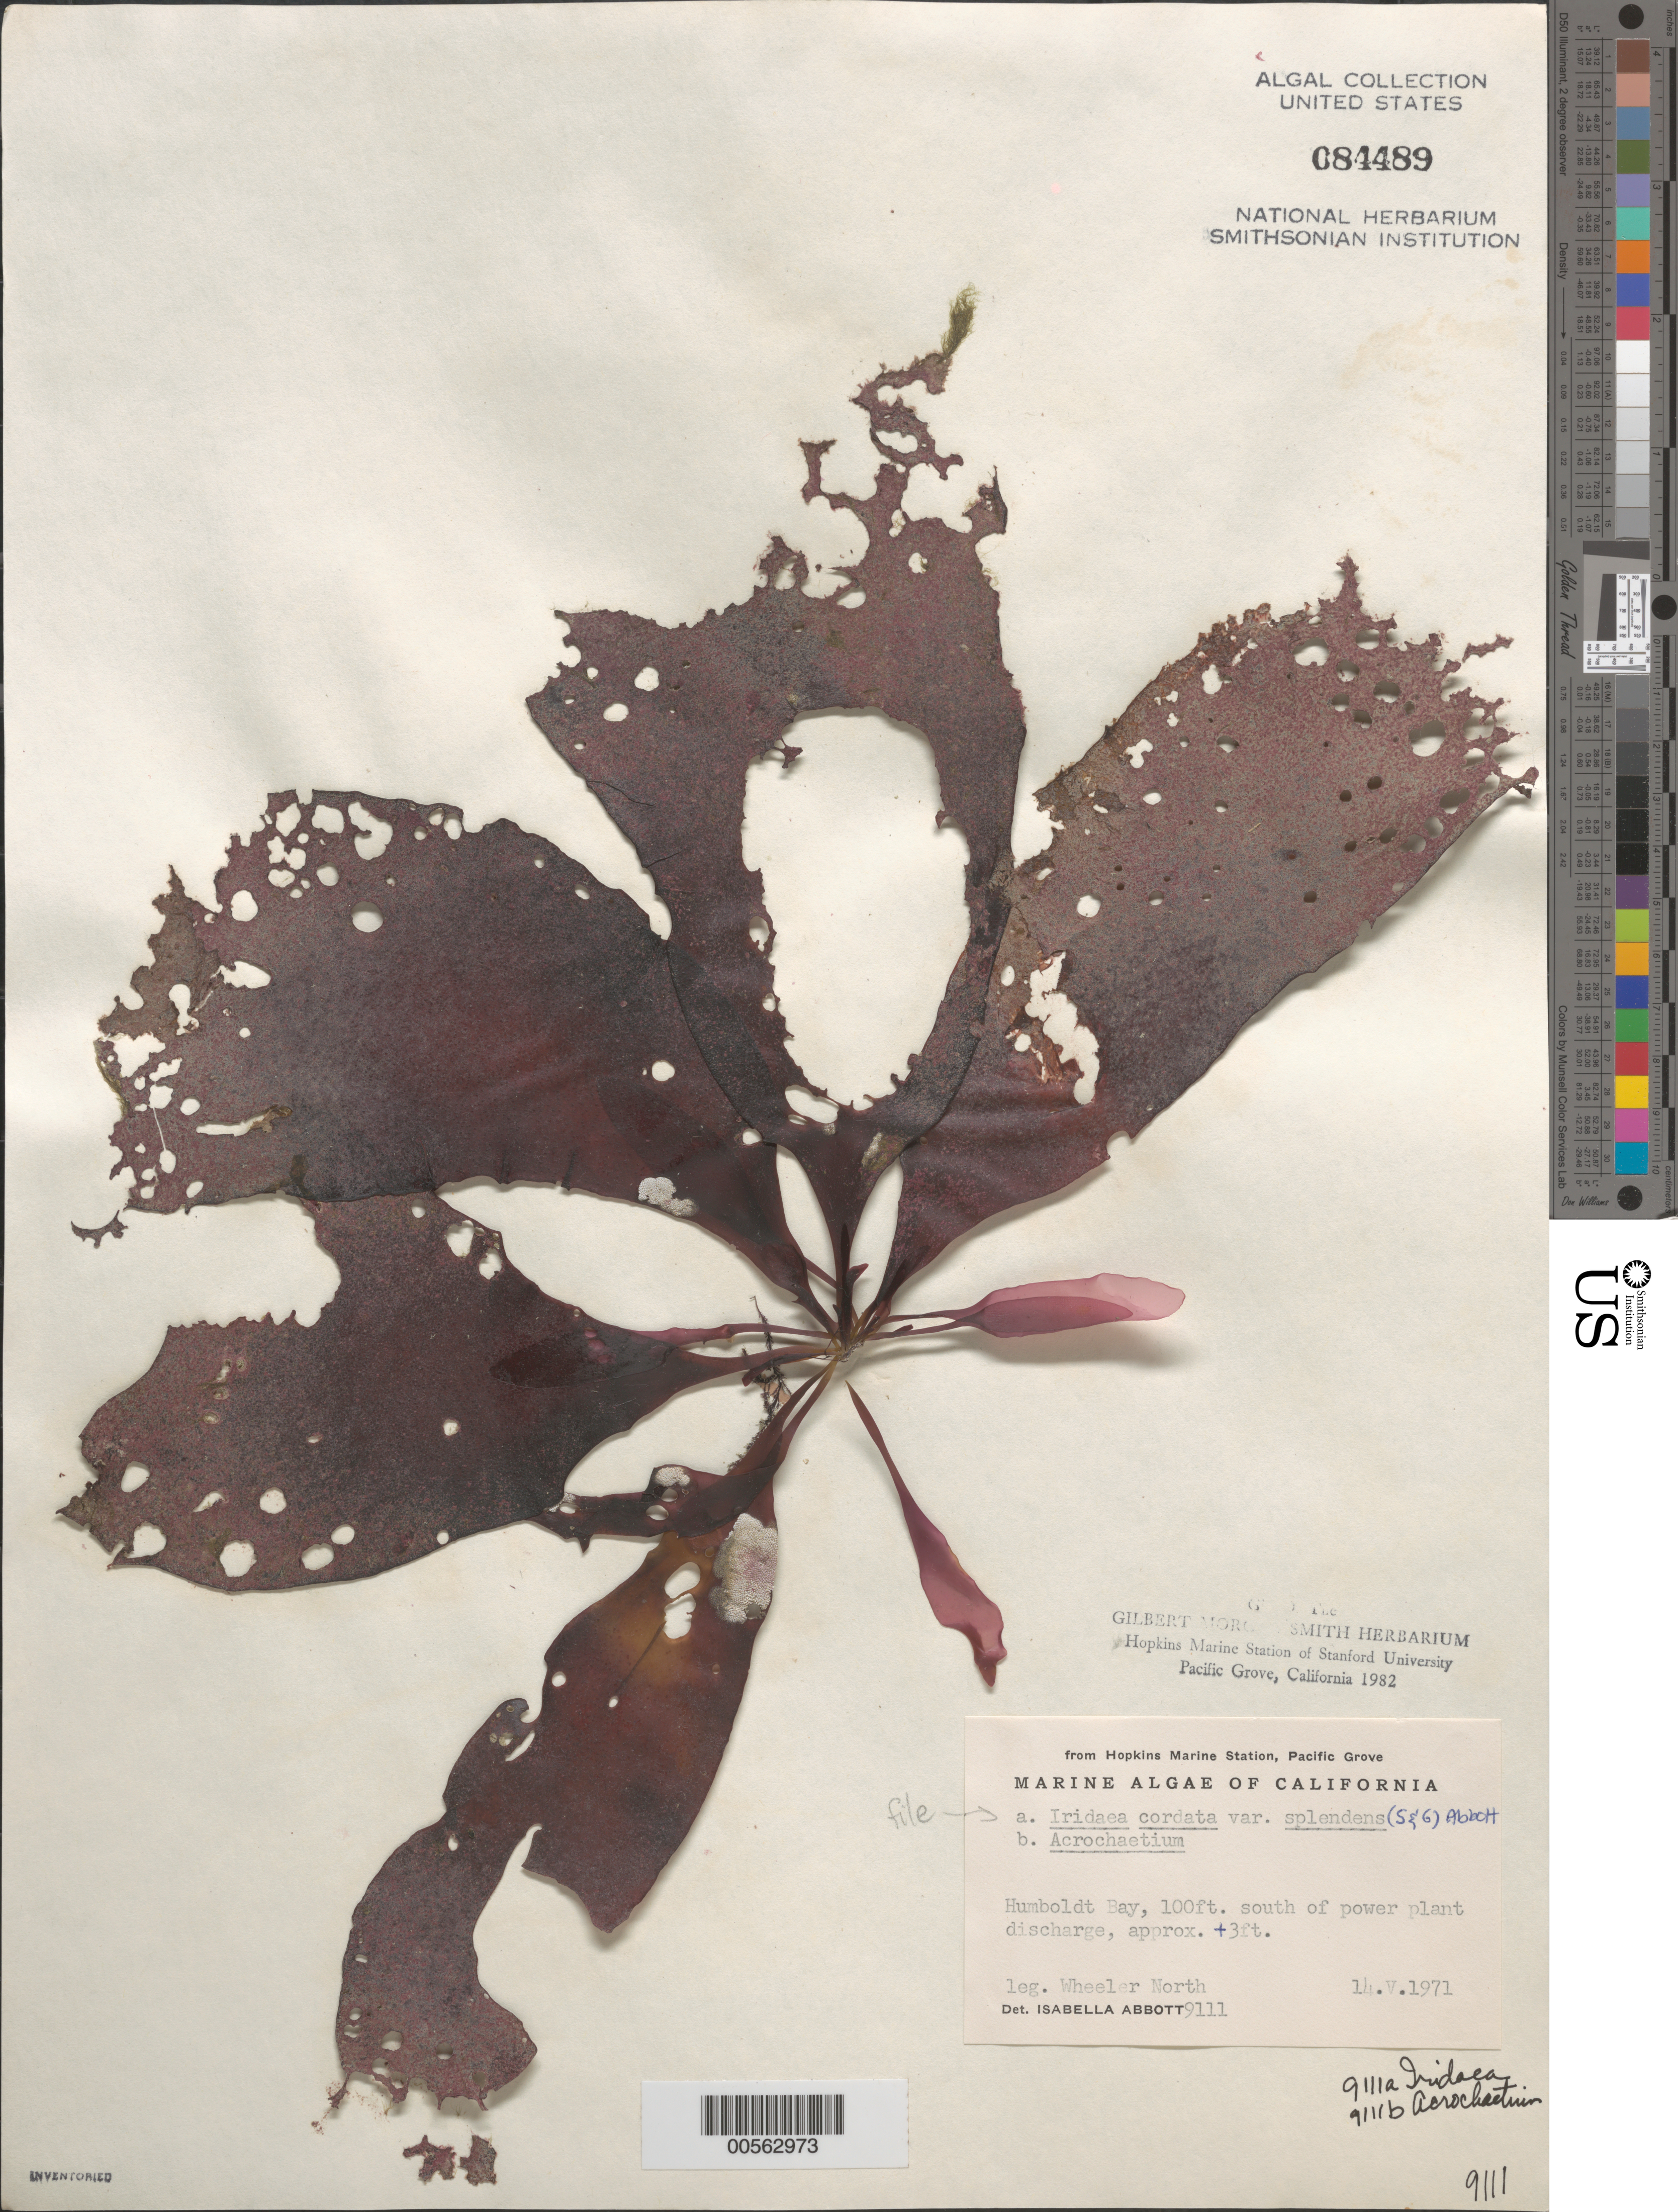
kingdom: Plantae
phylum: Rhodophyta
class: Florideophyceae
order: Gigartinales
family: Gigartinaceae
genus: Iridaea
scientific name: Iridaea cordata var. splendens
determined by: Abbott, Isabella A.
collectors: W. North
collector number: IAA 9111a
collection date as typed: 14 May 1971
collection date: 1971-05-14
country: United States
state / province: California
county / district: Humboldt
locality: Humboldt Bay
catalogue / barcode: US 84489